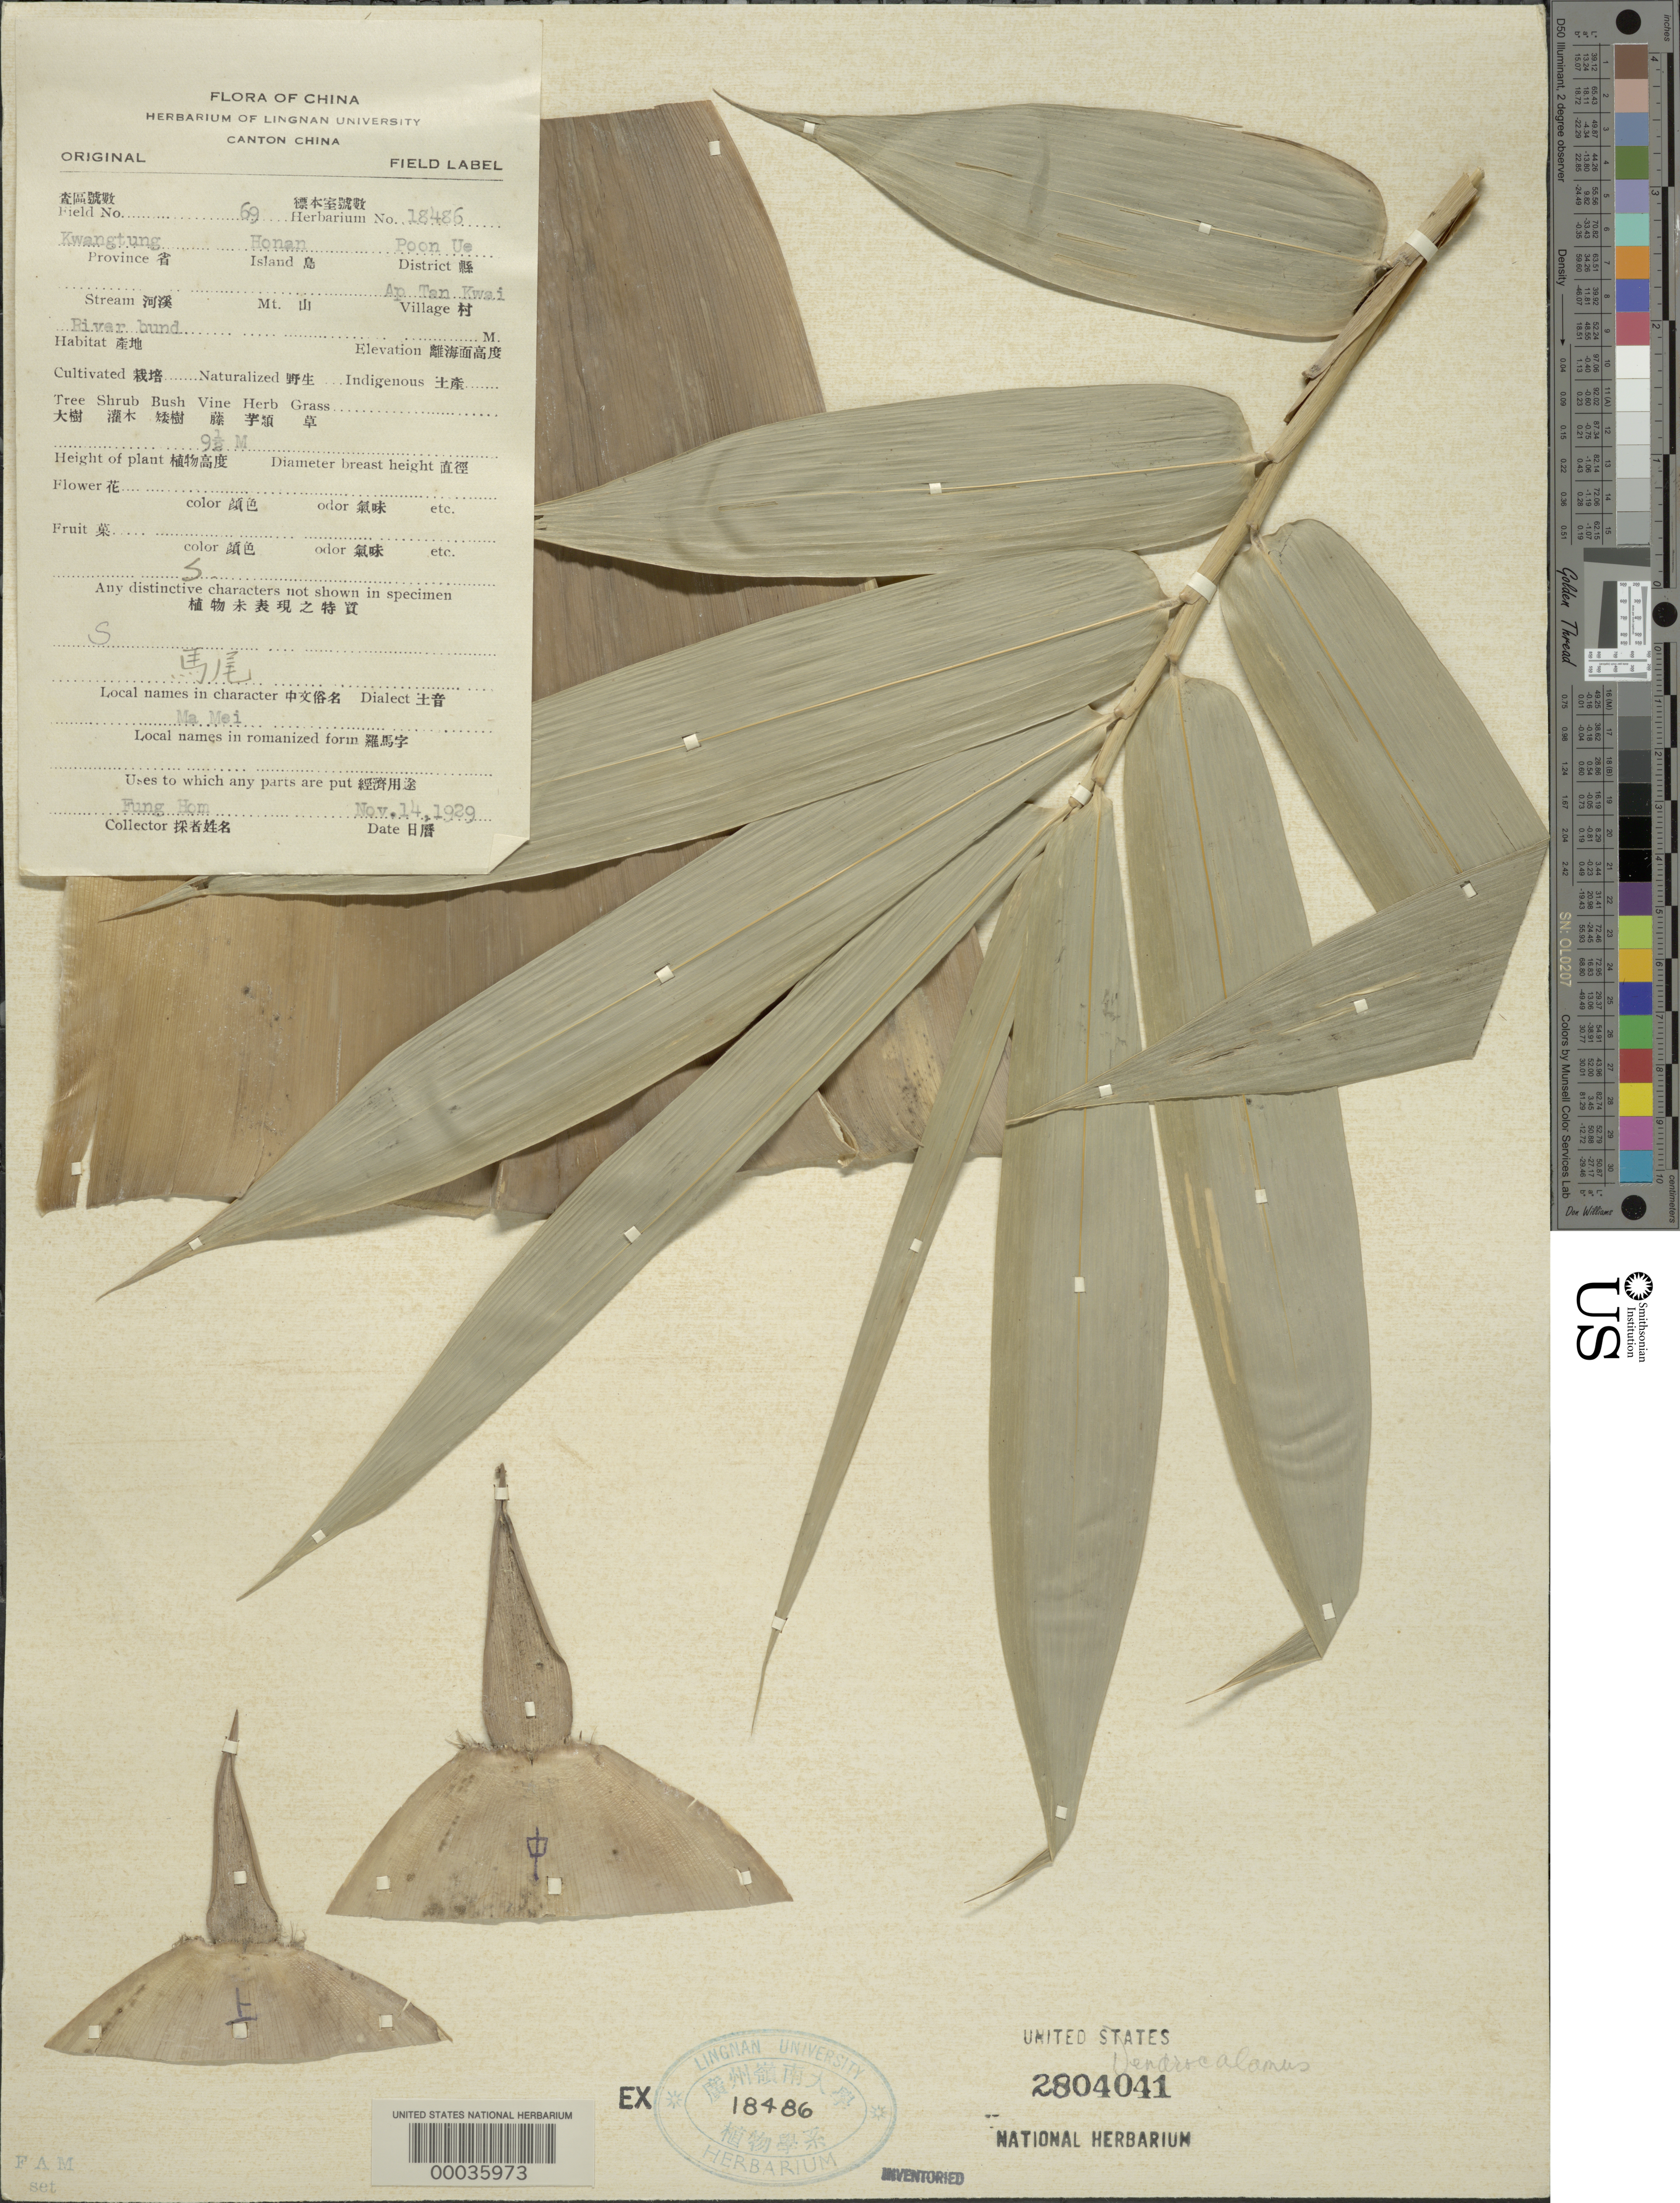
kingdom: Plantae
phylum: Tracheophyta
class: Liliopsida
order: Poales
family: Poaceae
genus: Dendrocalamus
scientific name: Dendrocalamus sp.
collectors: H. L. Fung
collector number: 69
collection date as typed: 14 Nov 1929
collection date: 1929-11-14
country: China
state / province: Guangdong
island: Honam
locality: Poon ue, ap tan kwai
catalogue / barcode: US 2804041